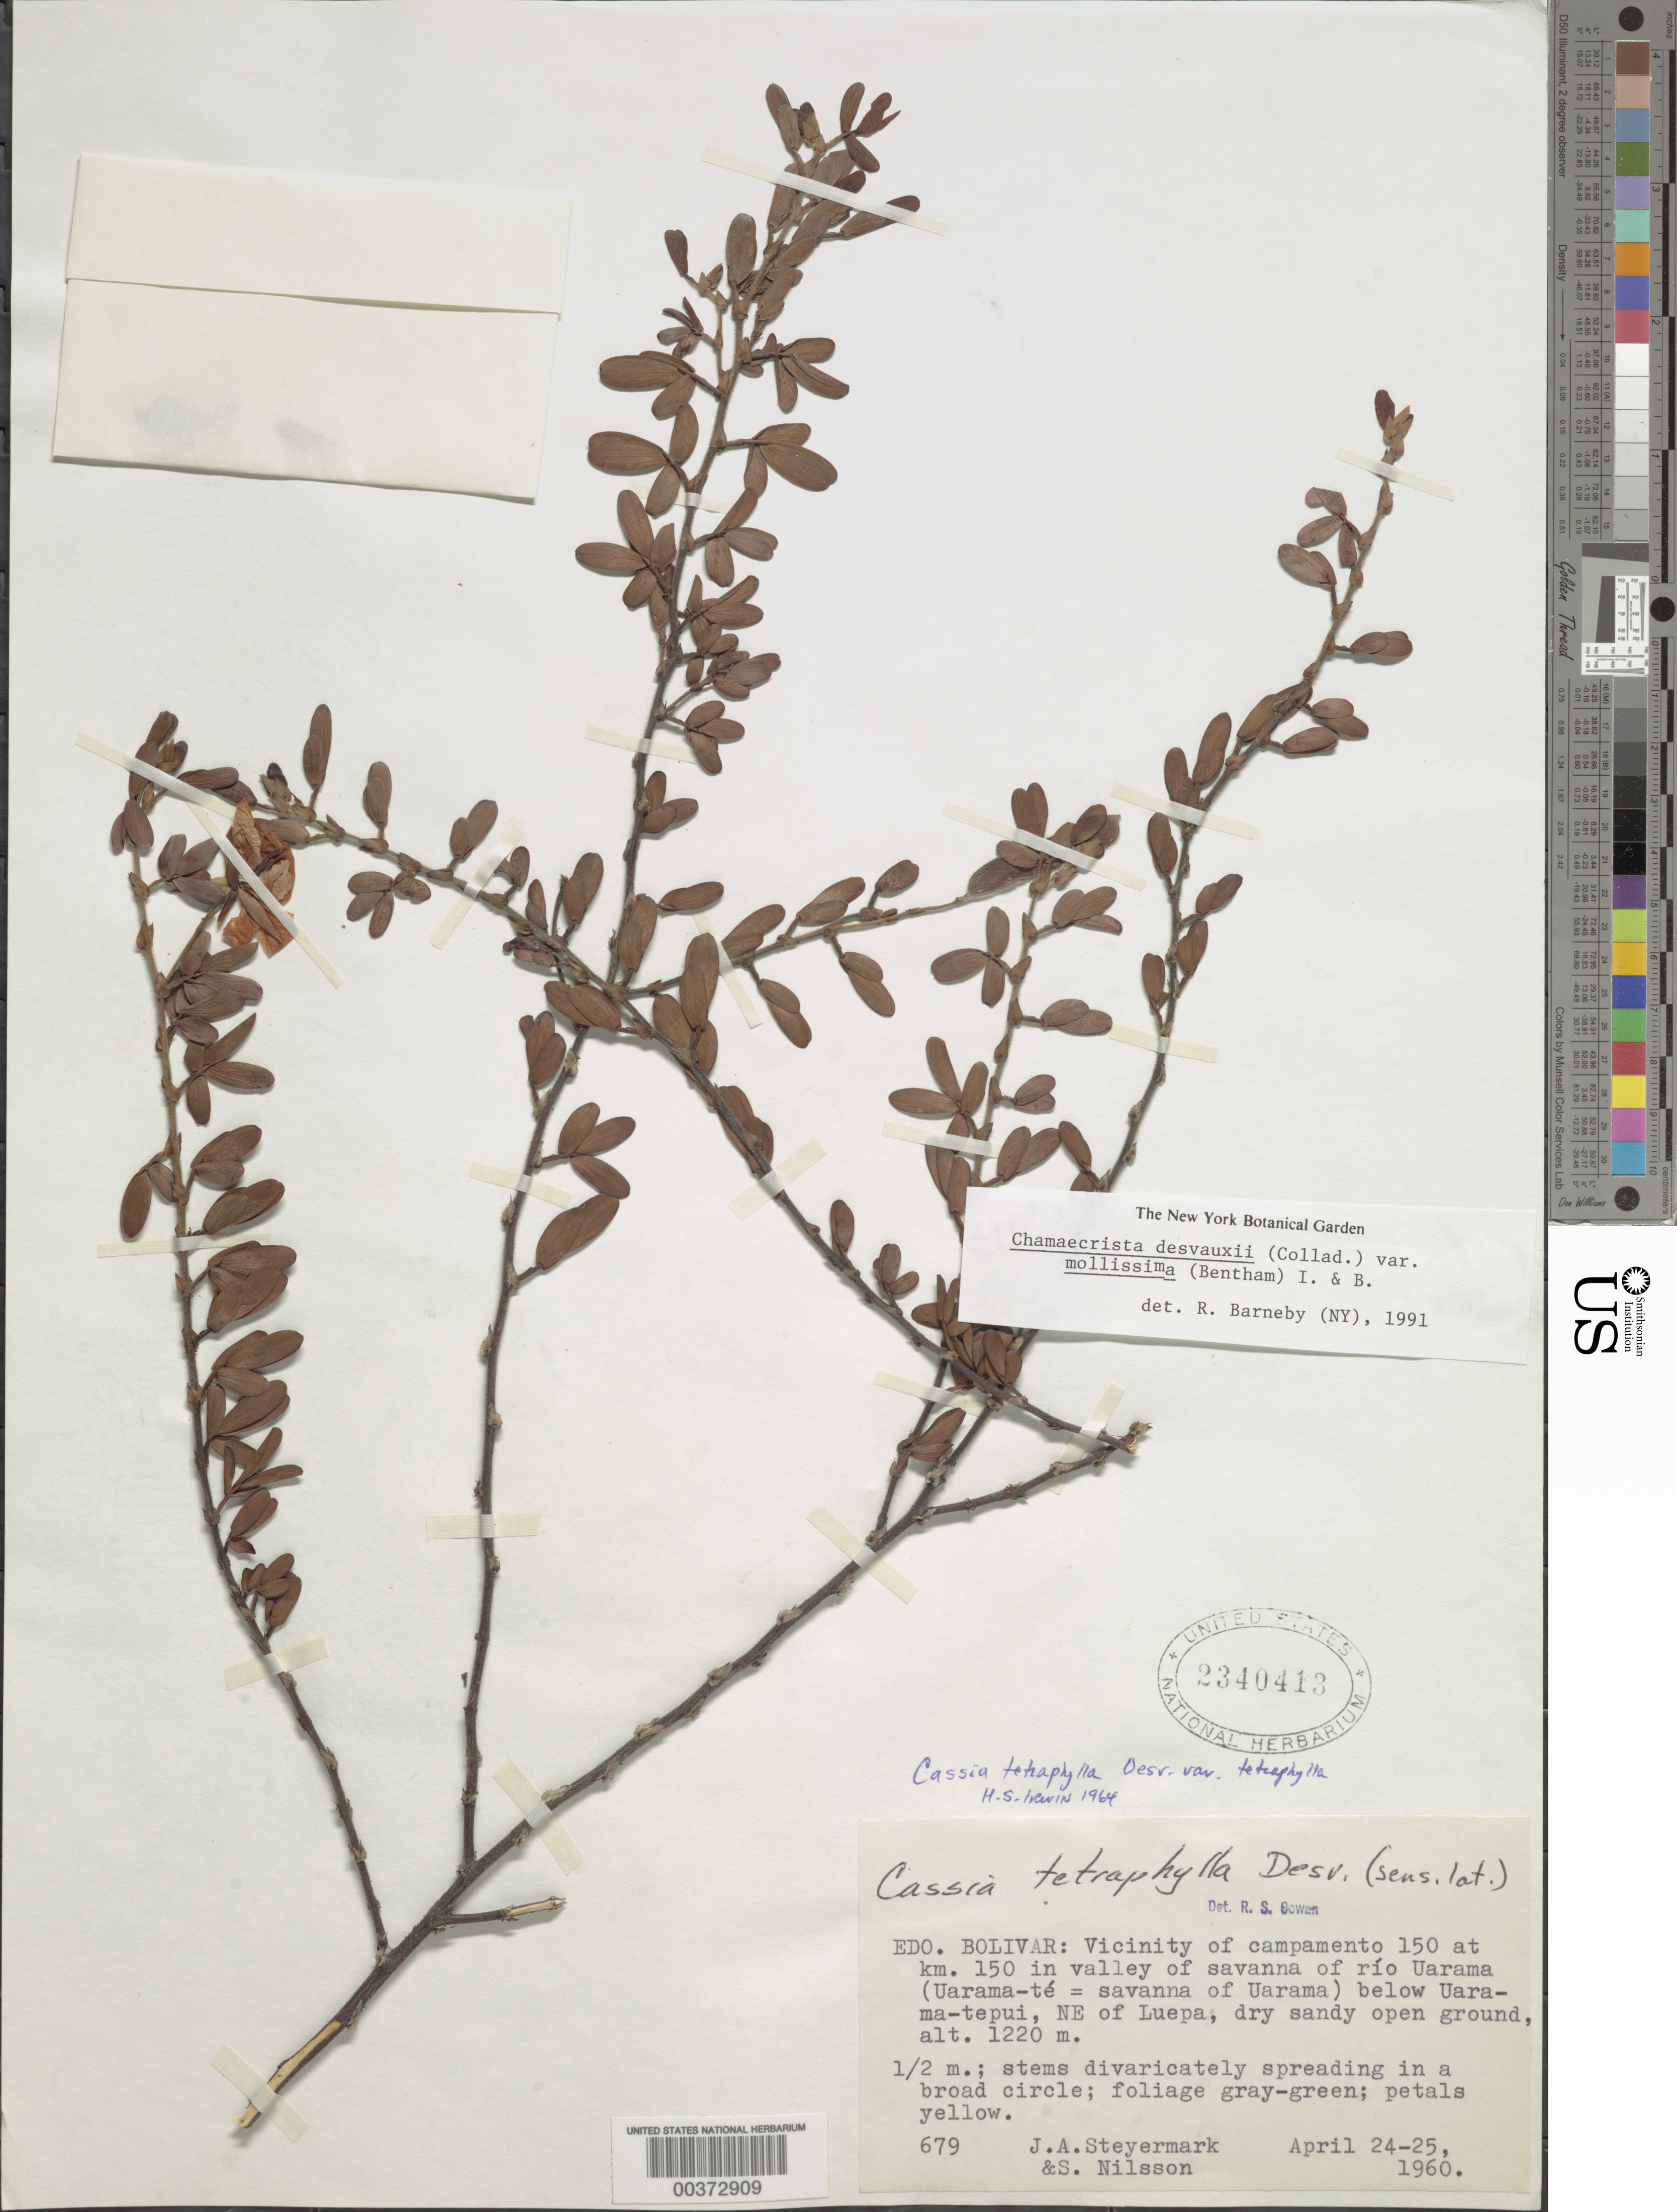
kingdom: Plantae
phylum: Tracheophyta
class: Magnoliopsida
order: Fabales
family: Fabaceae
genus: Chamaecrista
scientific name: Chamaecrista desvauxii var. mollissima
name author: (Benth.) H.S. Irwin & Barneby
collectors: J. Steyermark & Sv. Nilsson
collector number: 679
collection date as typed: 24 Apr 1960 to 25 Apr 1960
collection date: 1960-04-24/1960-04-25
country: Ecuador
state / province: Bolívar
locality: Vicinity of Campamento 150 at km 150 in Valley of Savanna of Rio Uarama below Uarama-Tepui, NE of Luepa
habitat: Dry sandy open ground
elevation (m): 1220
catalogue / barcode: US 2340413